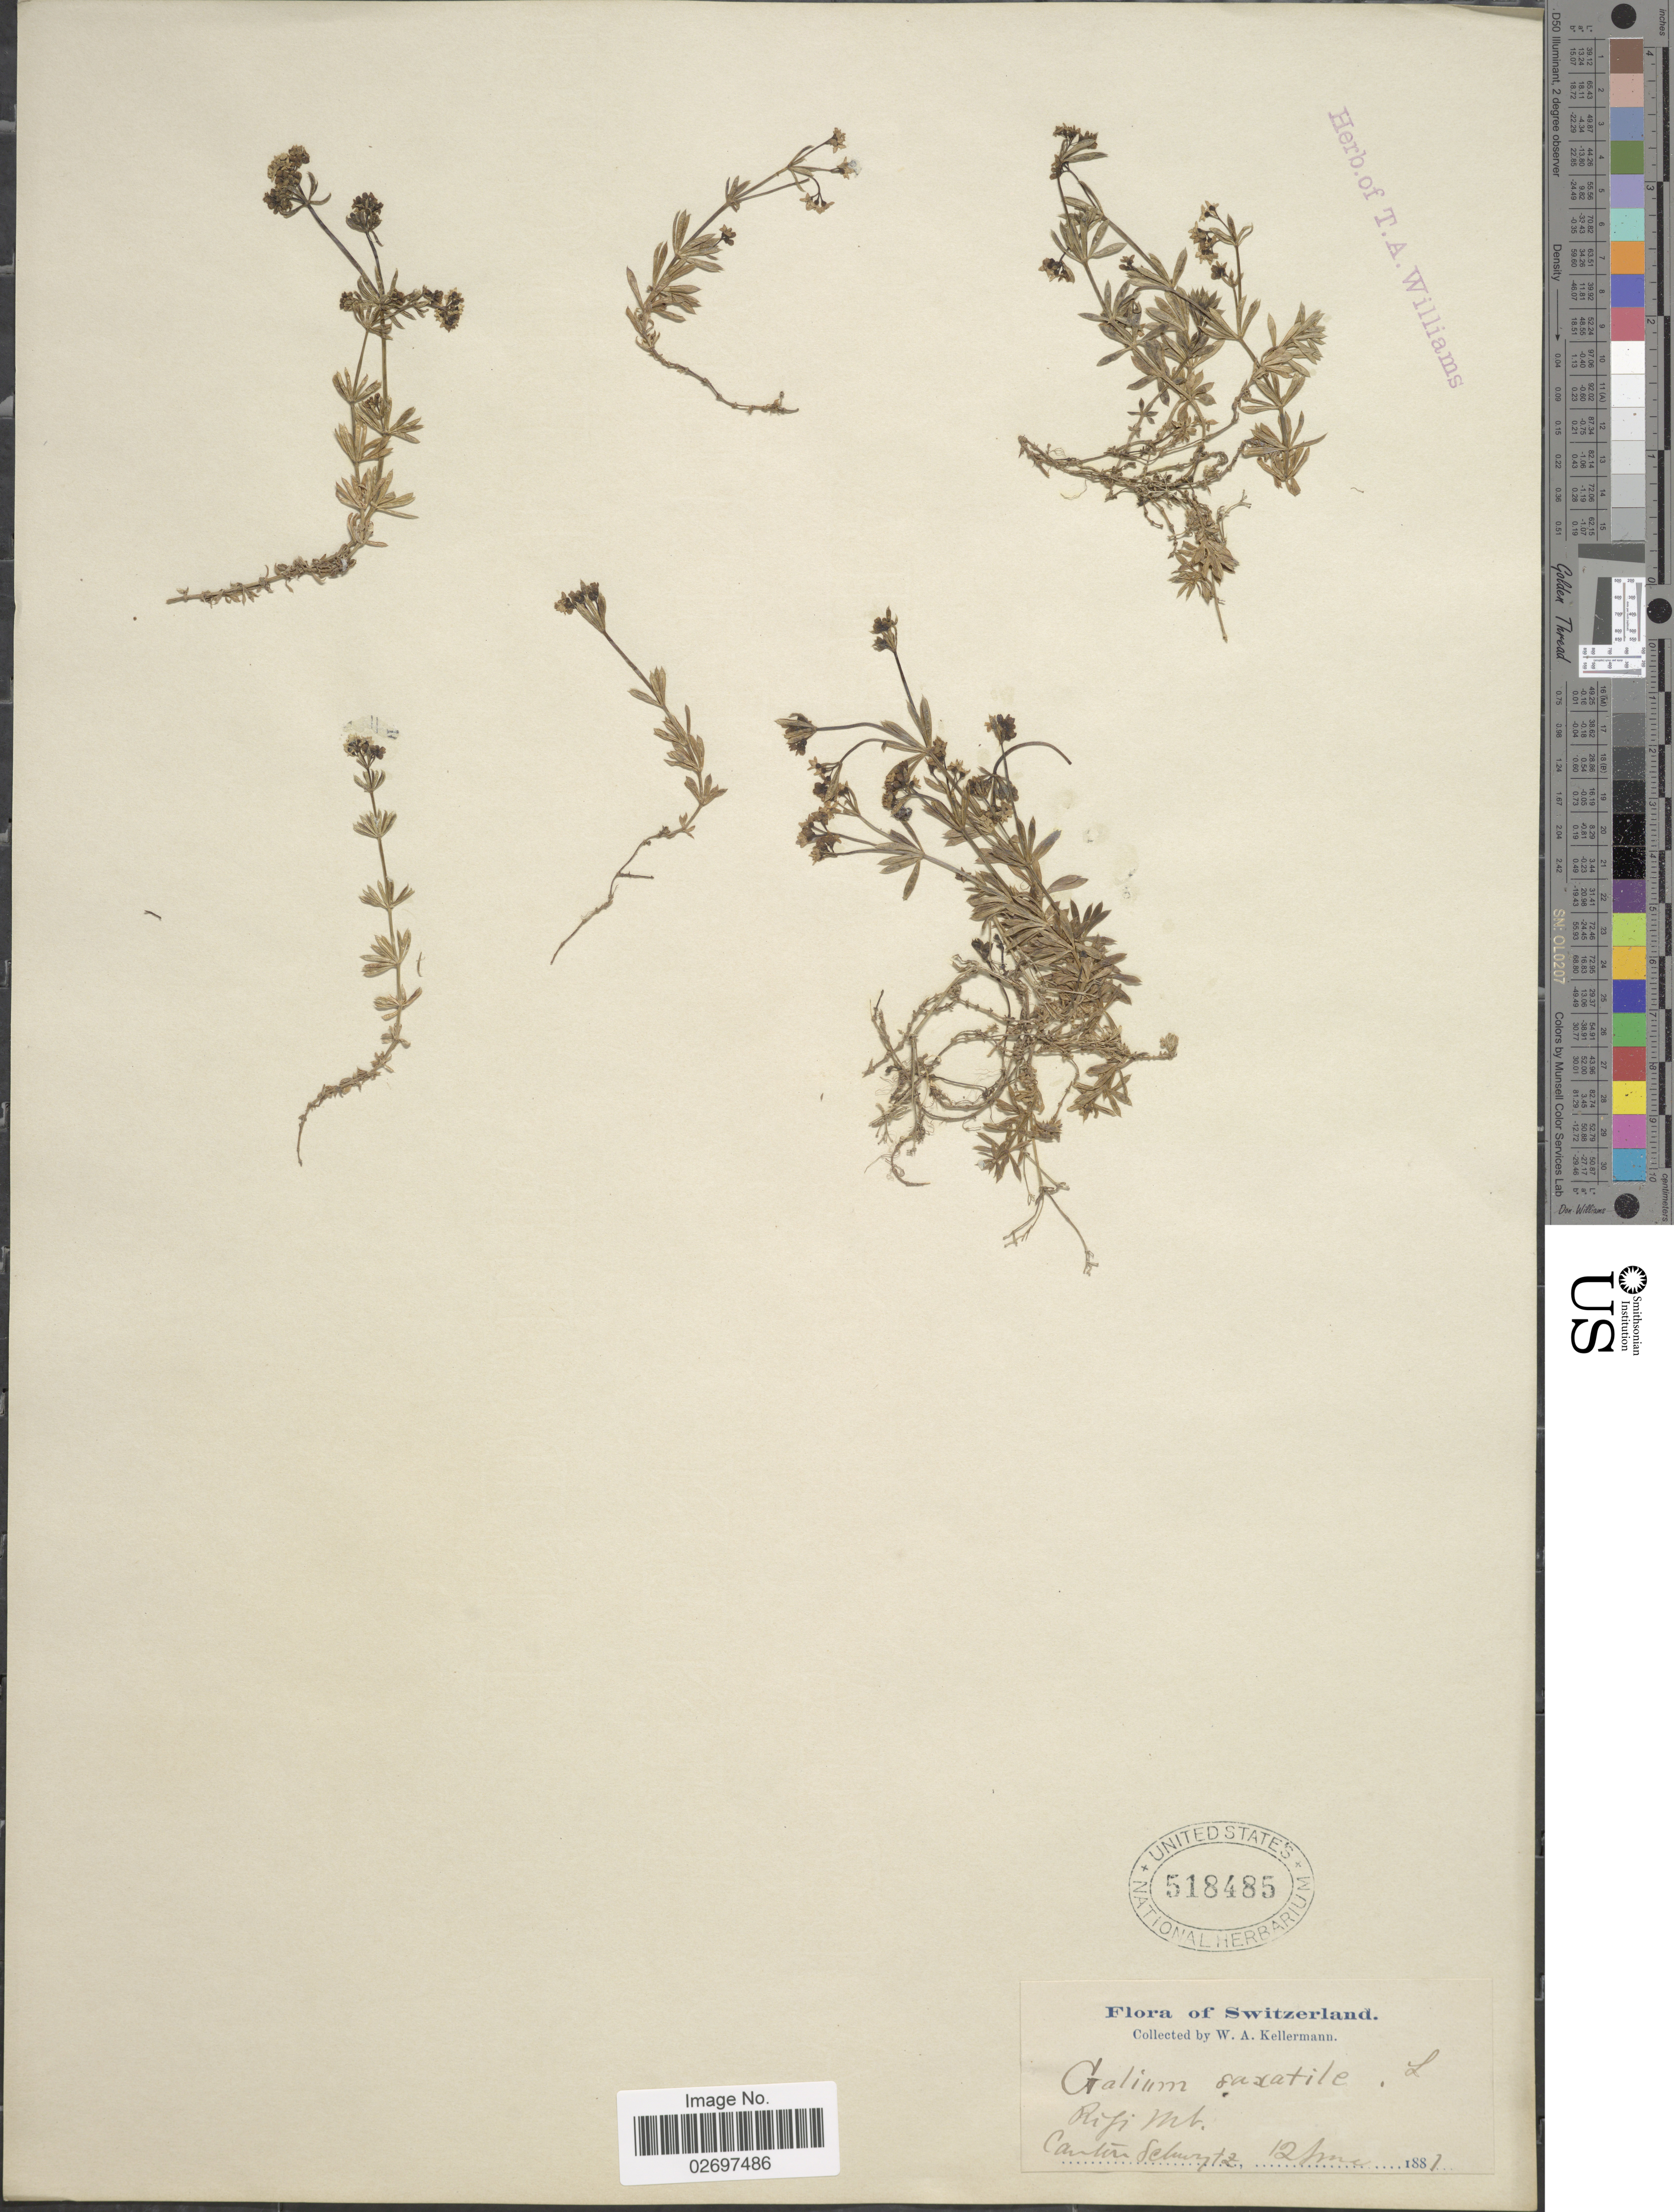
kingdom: Plantae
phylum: Tracheophyta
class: Magnoliopsida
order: Gentianales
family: Rubiaceae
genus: Galium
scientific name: Galium saxatile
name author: L.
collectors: W. Kellerman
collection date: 1887-06-12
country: Switzerland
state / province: Schwyz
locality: Rifi Mt. Canton Schwytz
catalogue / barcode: US 518485